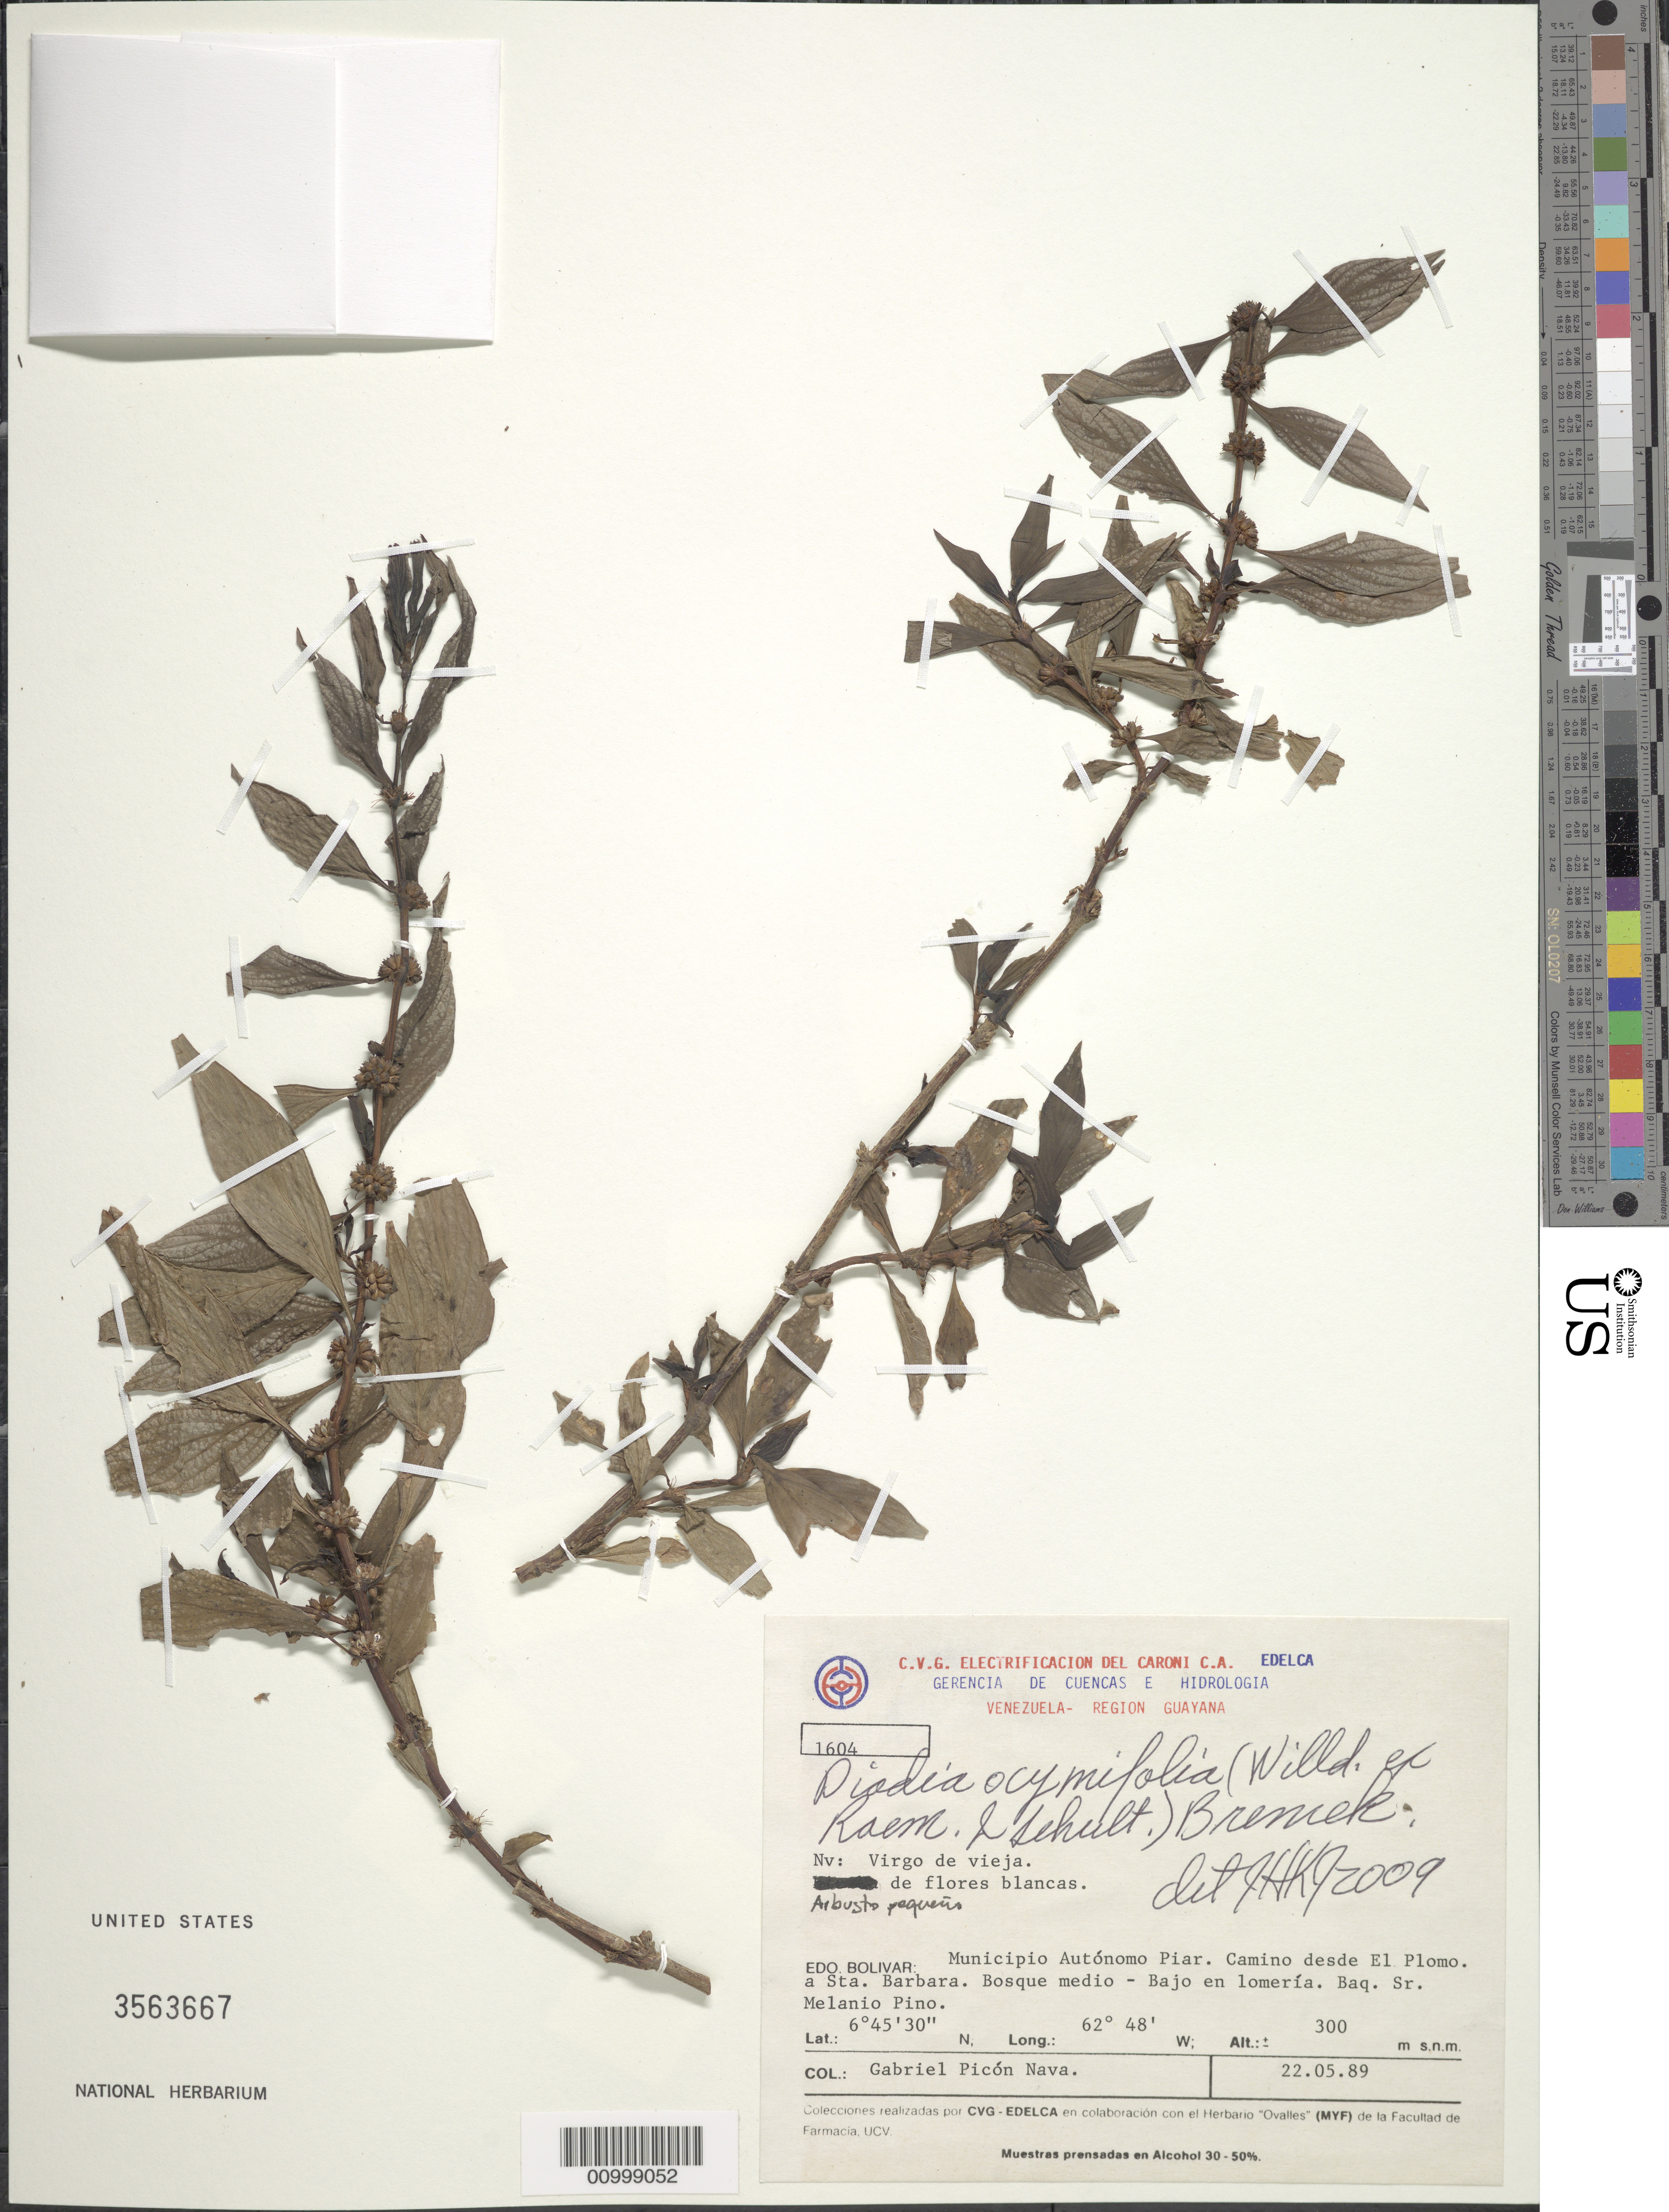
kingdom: Plantae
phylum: Tracheophyta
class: Magnoliopsida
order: Gentianales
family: Rubiaceae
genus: Diodia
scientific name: Diodia ocymifolia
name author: (Willd. ex Roem. & Schult.) Bremek.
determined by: Kirkbride, J. H.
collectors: G. Picón Navas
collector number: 1604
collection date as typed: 22-May-89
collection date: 1989-05-22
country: Venezuela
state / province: Bolívar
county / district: Sifontes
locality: Mun. Autonomo Piar. Camino desde El Plomo a Sta. Barbara. Baq. Sr. Melanio Pino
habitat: Bosque medio - bajo en lomeria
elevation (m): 300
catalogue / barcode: US 3563667